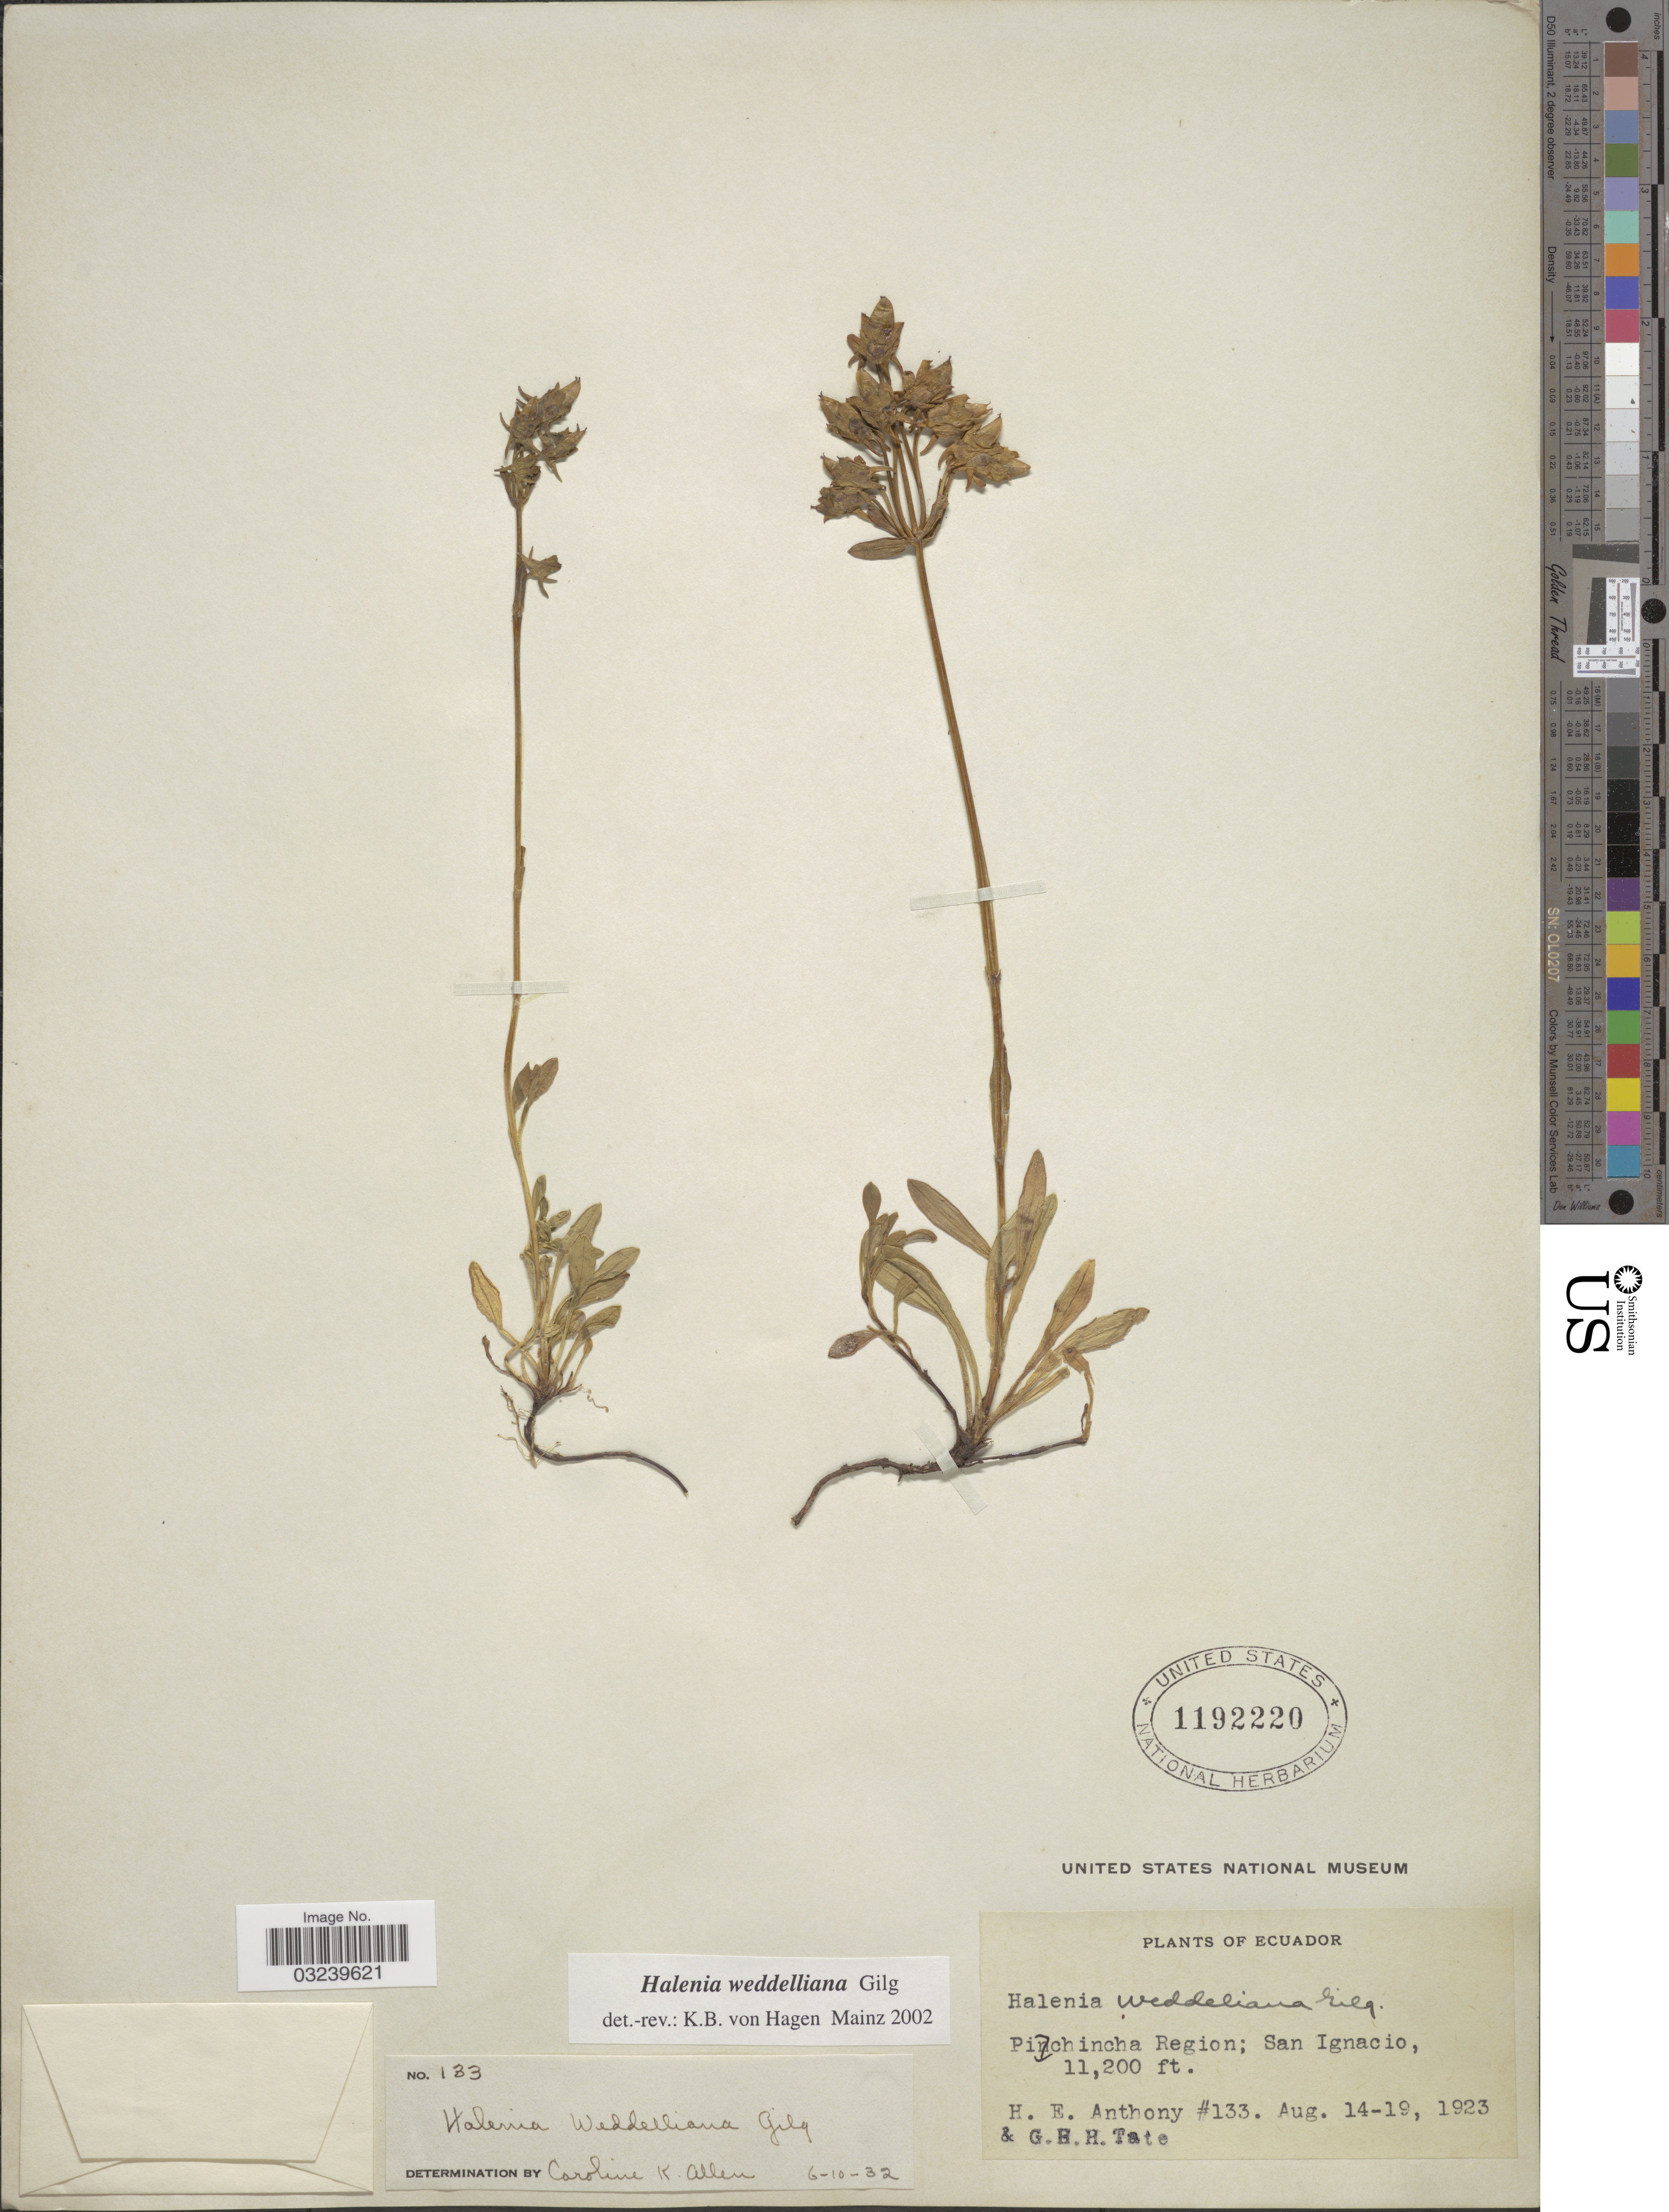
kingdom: Plantae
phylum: Tracheophyta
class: Magnoliopsida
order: Gentianales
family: Gentianaceae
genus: Halenia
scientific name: Halenia weddelliana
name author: Gilg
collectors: H. E. Anthony & G. H. H.Tate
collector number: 133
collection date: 1923-08-14/1923-08-19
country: Ecuador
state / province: Pichincha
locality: Pichincha Region: San Ignacio.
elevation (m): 3414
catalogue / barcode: US 1192220